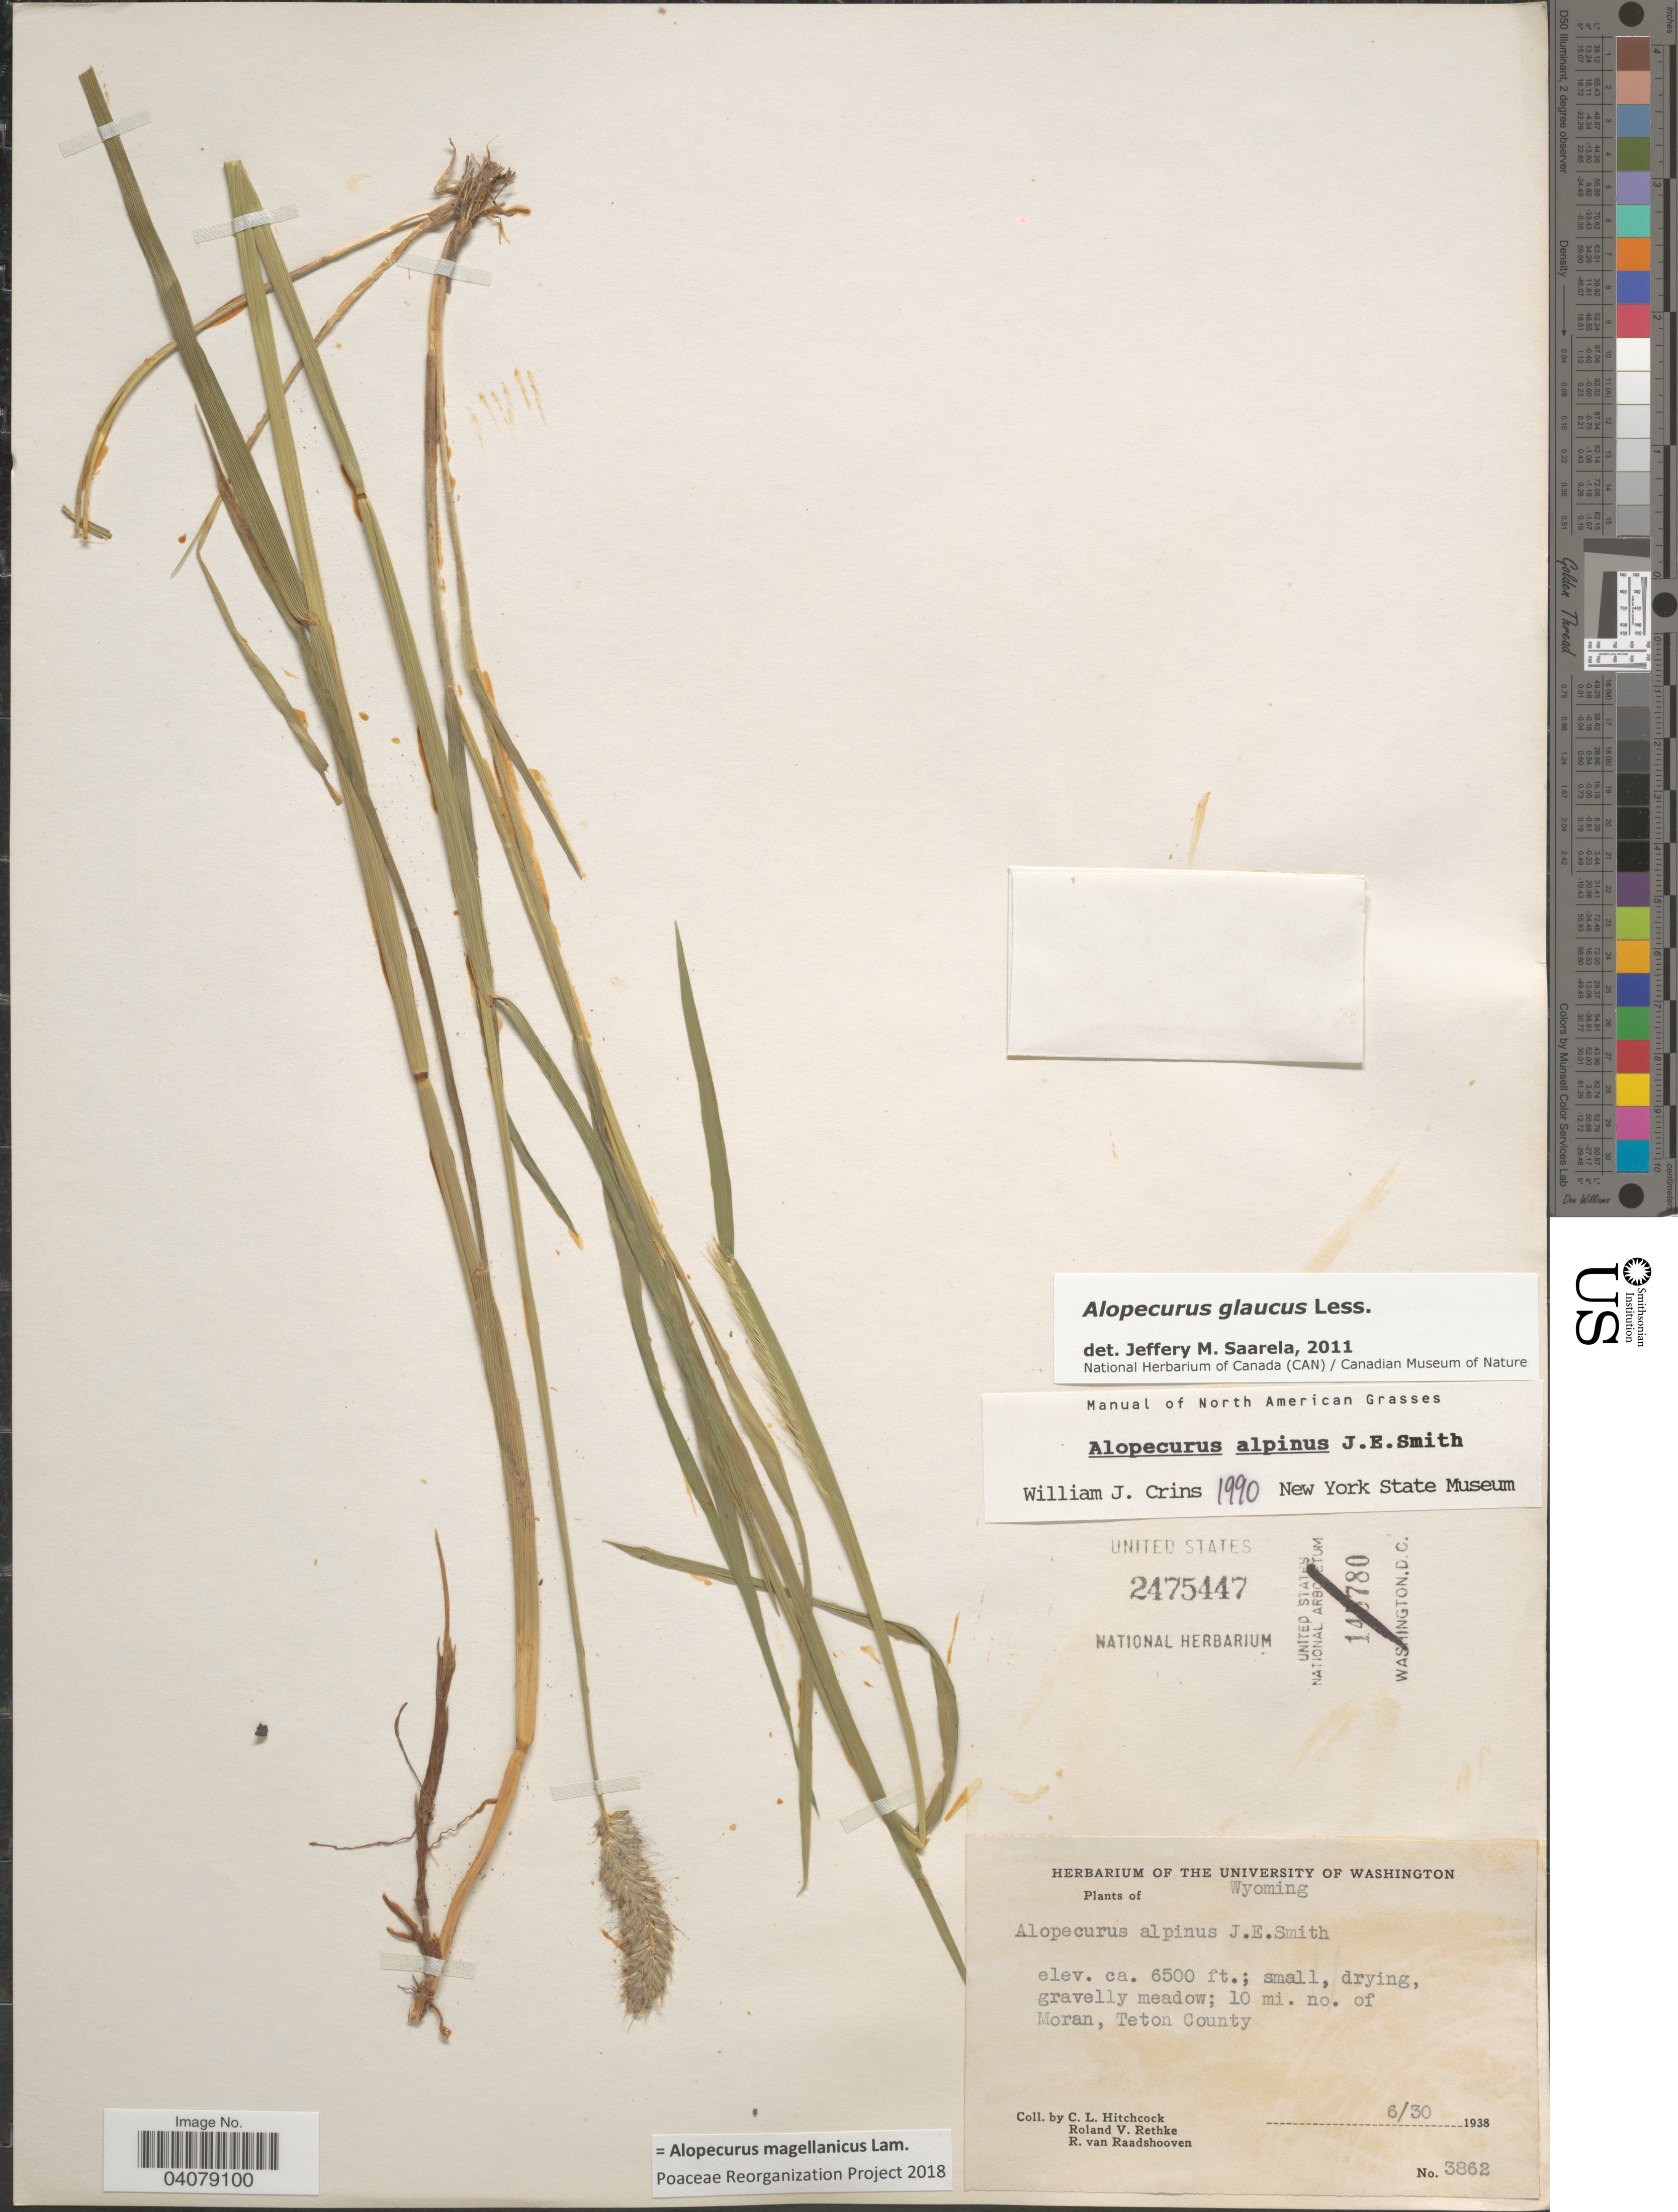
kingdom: Plantae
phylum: Tracheophyta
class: Liliopsida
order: Poales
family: Poaceae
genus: Alopecurus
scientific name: Alopecurus magellanicus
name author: Lam.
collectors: C. L. Hitchcock, R. Rethke & R. Raadshooven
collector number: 3862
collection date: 1938-06-30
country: United States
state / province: Wyoming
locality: Small, drying, gravelly meadow; 10 mi. no. of Moran, Teton County.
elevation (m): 1981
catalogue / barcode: US 2475447